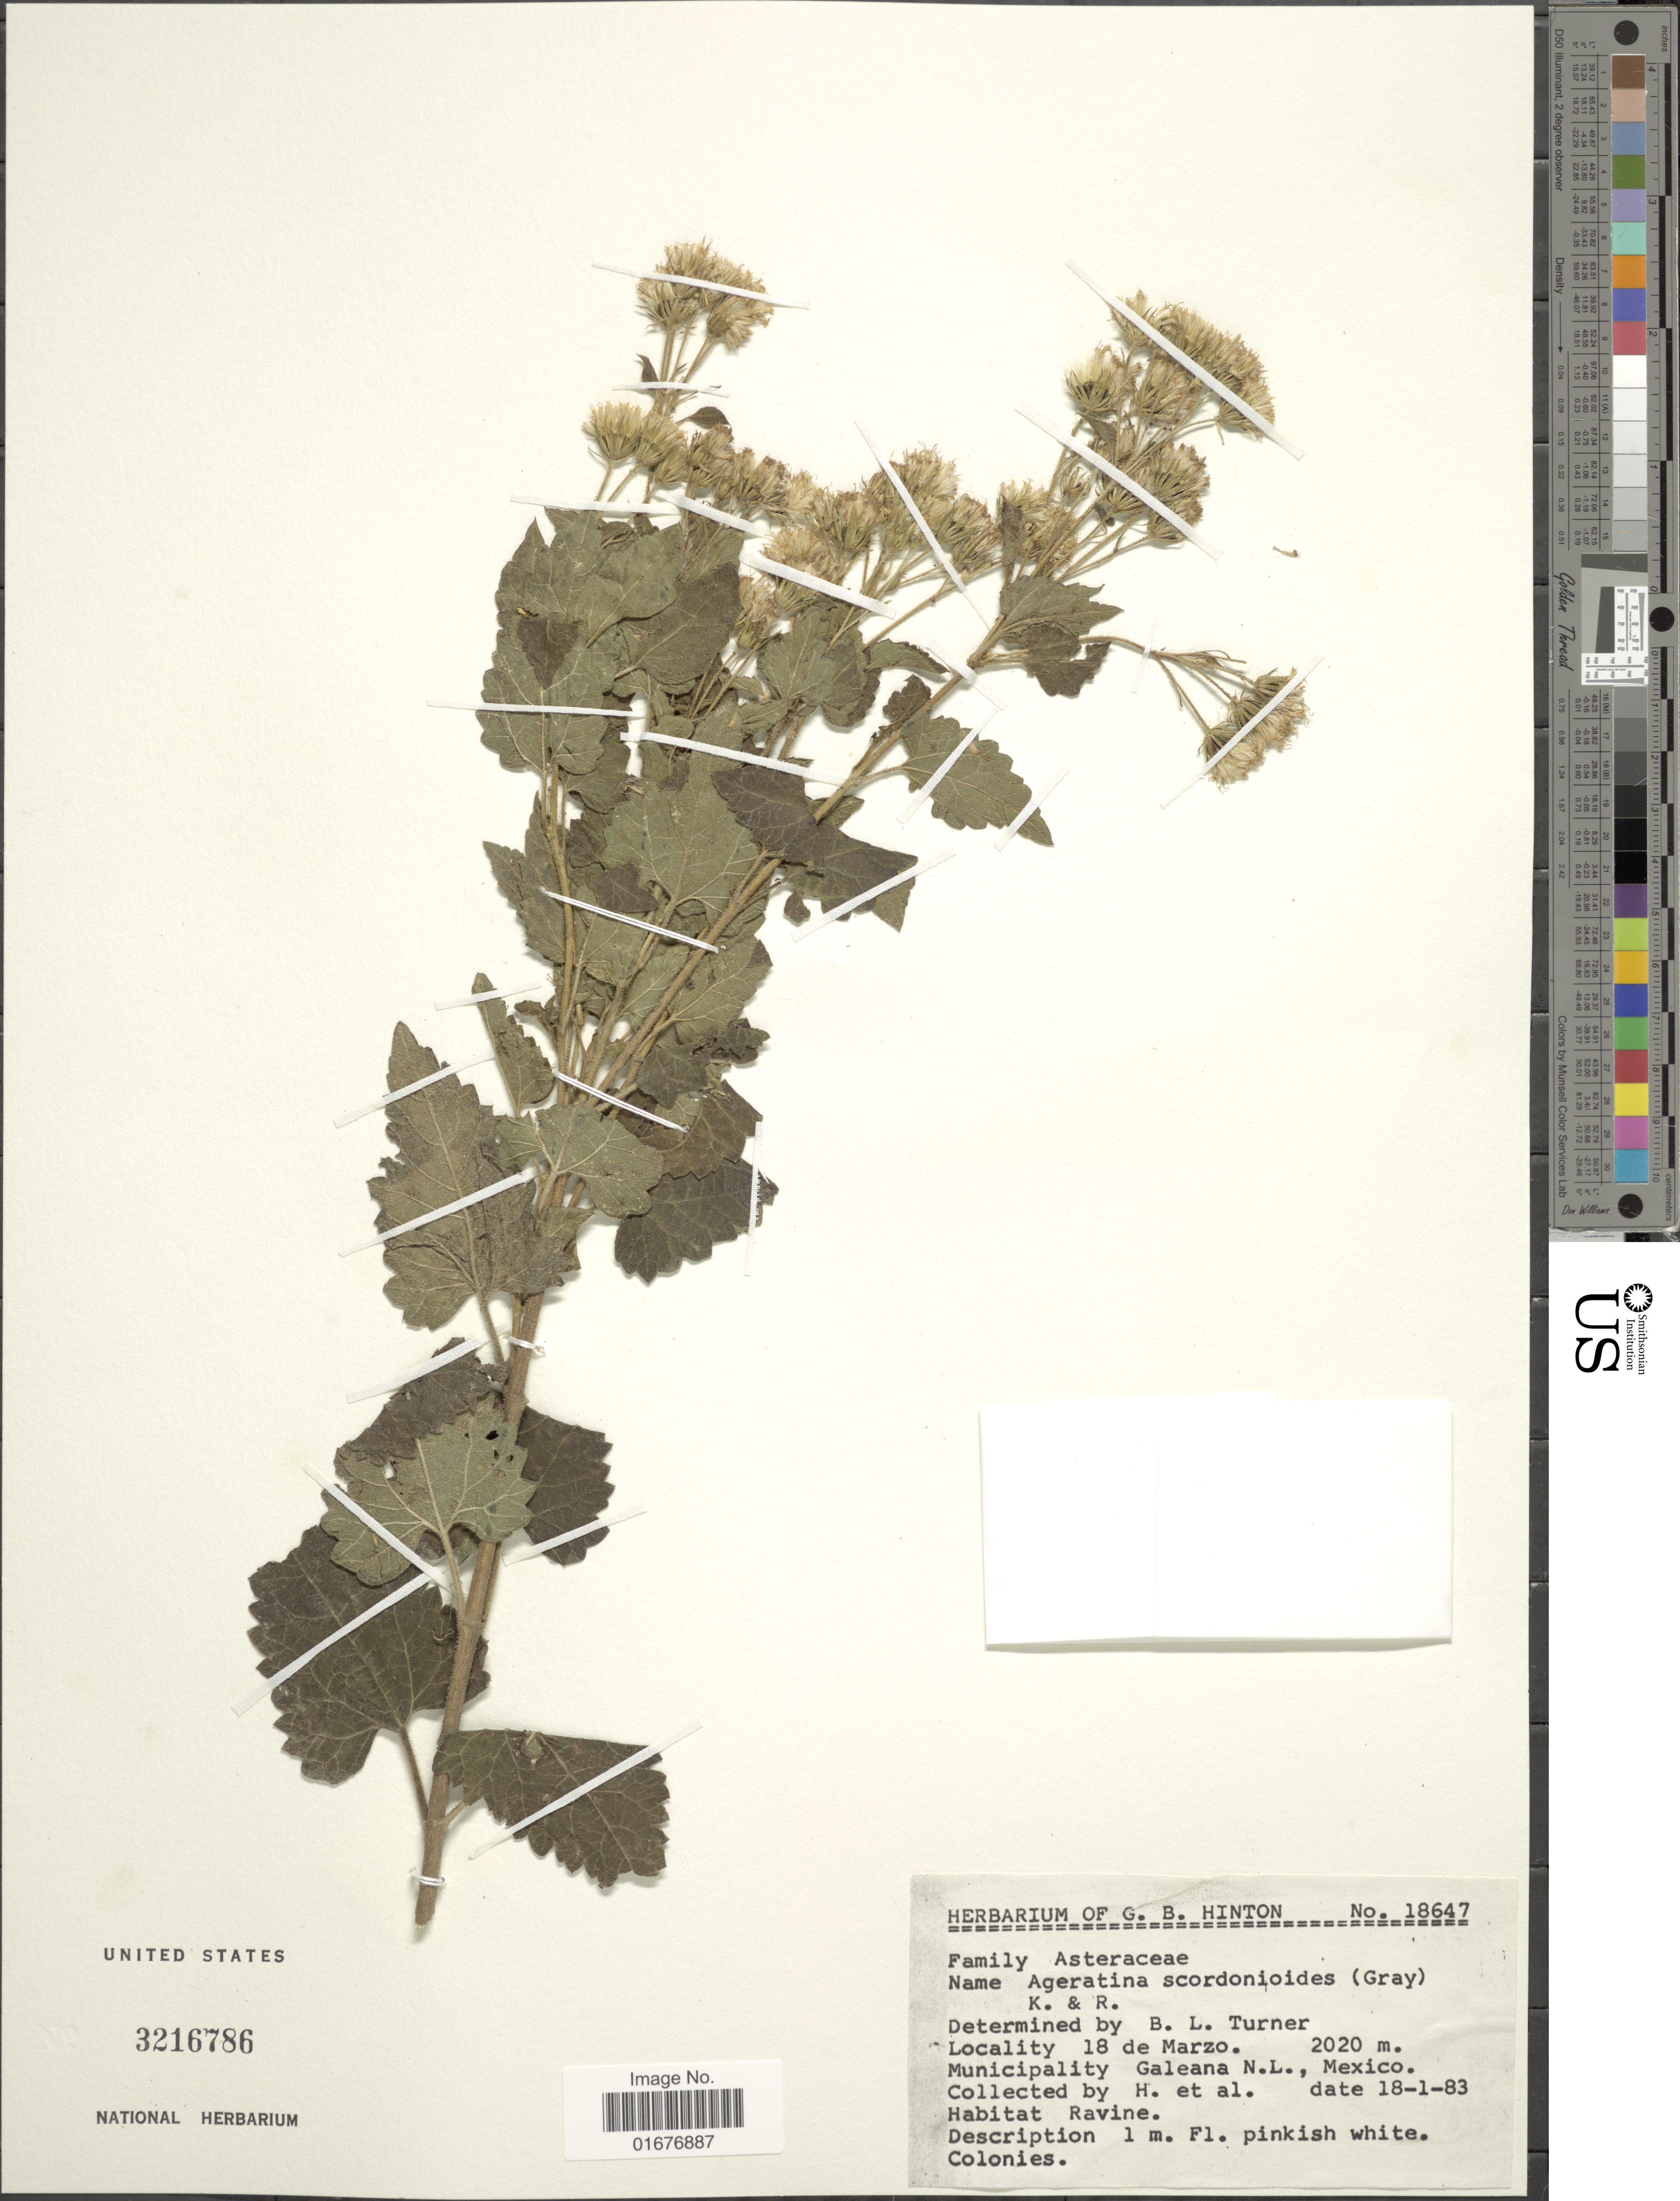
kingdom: Plantae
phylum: Tracheophyta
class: Magnoliopsida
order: Asterales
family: Asteraceae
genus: Ageratina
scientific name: Ageratina scorodonioides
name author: (A. Gray) R.M. King & H. Rob.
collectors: G. B. Hinton & et al.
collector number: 18647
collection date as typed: Transcribed d/m/y: 18/1/83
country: Mexico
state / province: Nuevo León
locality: Municipality Galeana, N. L.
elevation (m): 2020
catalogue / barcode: US 3216786